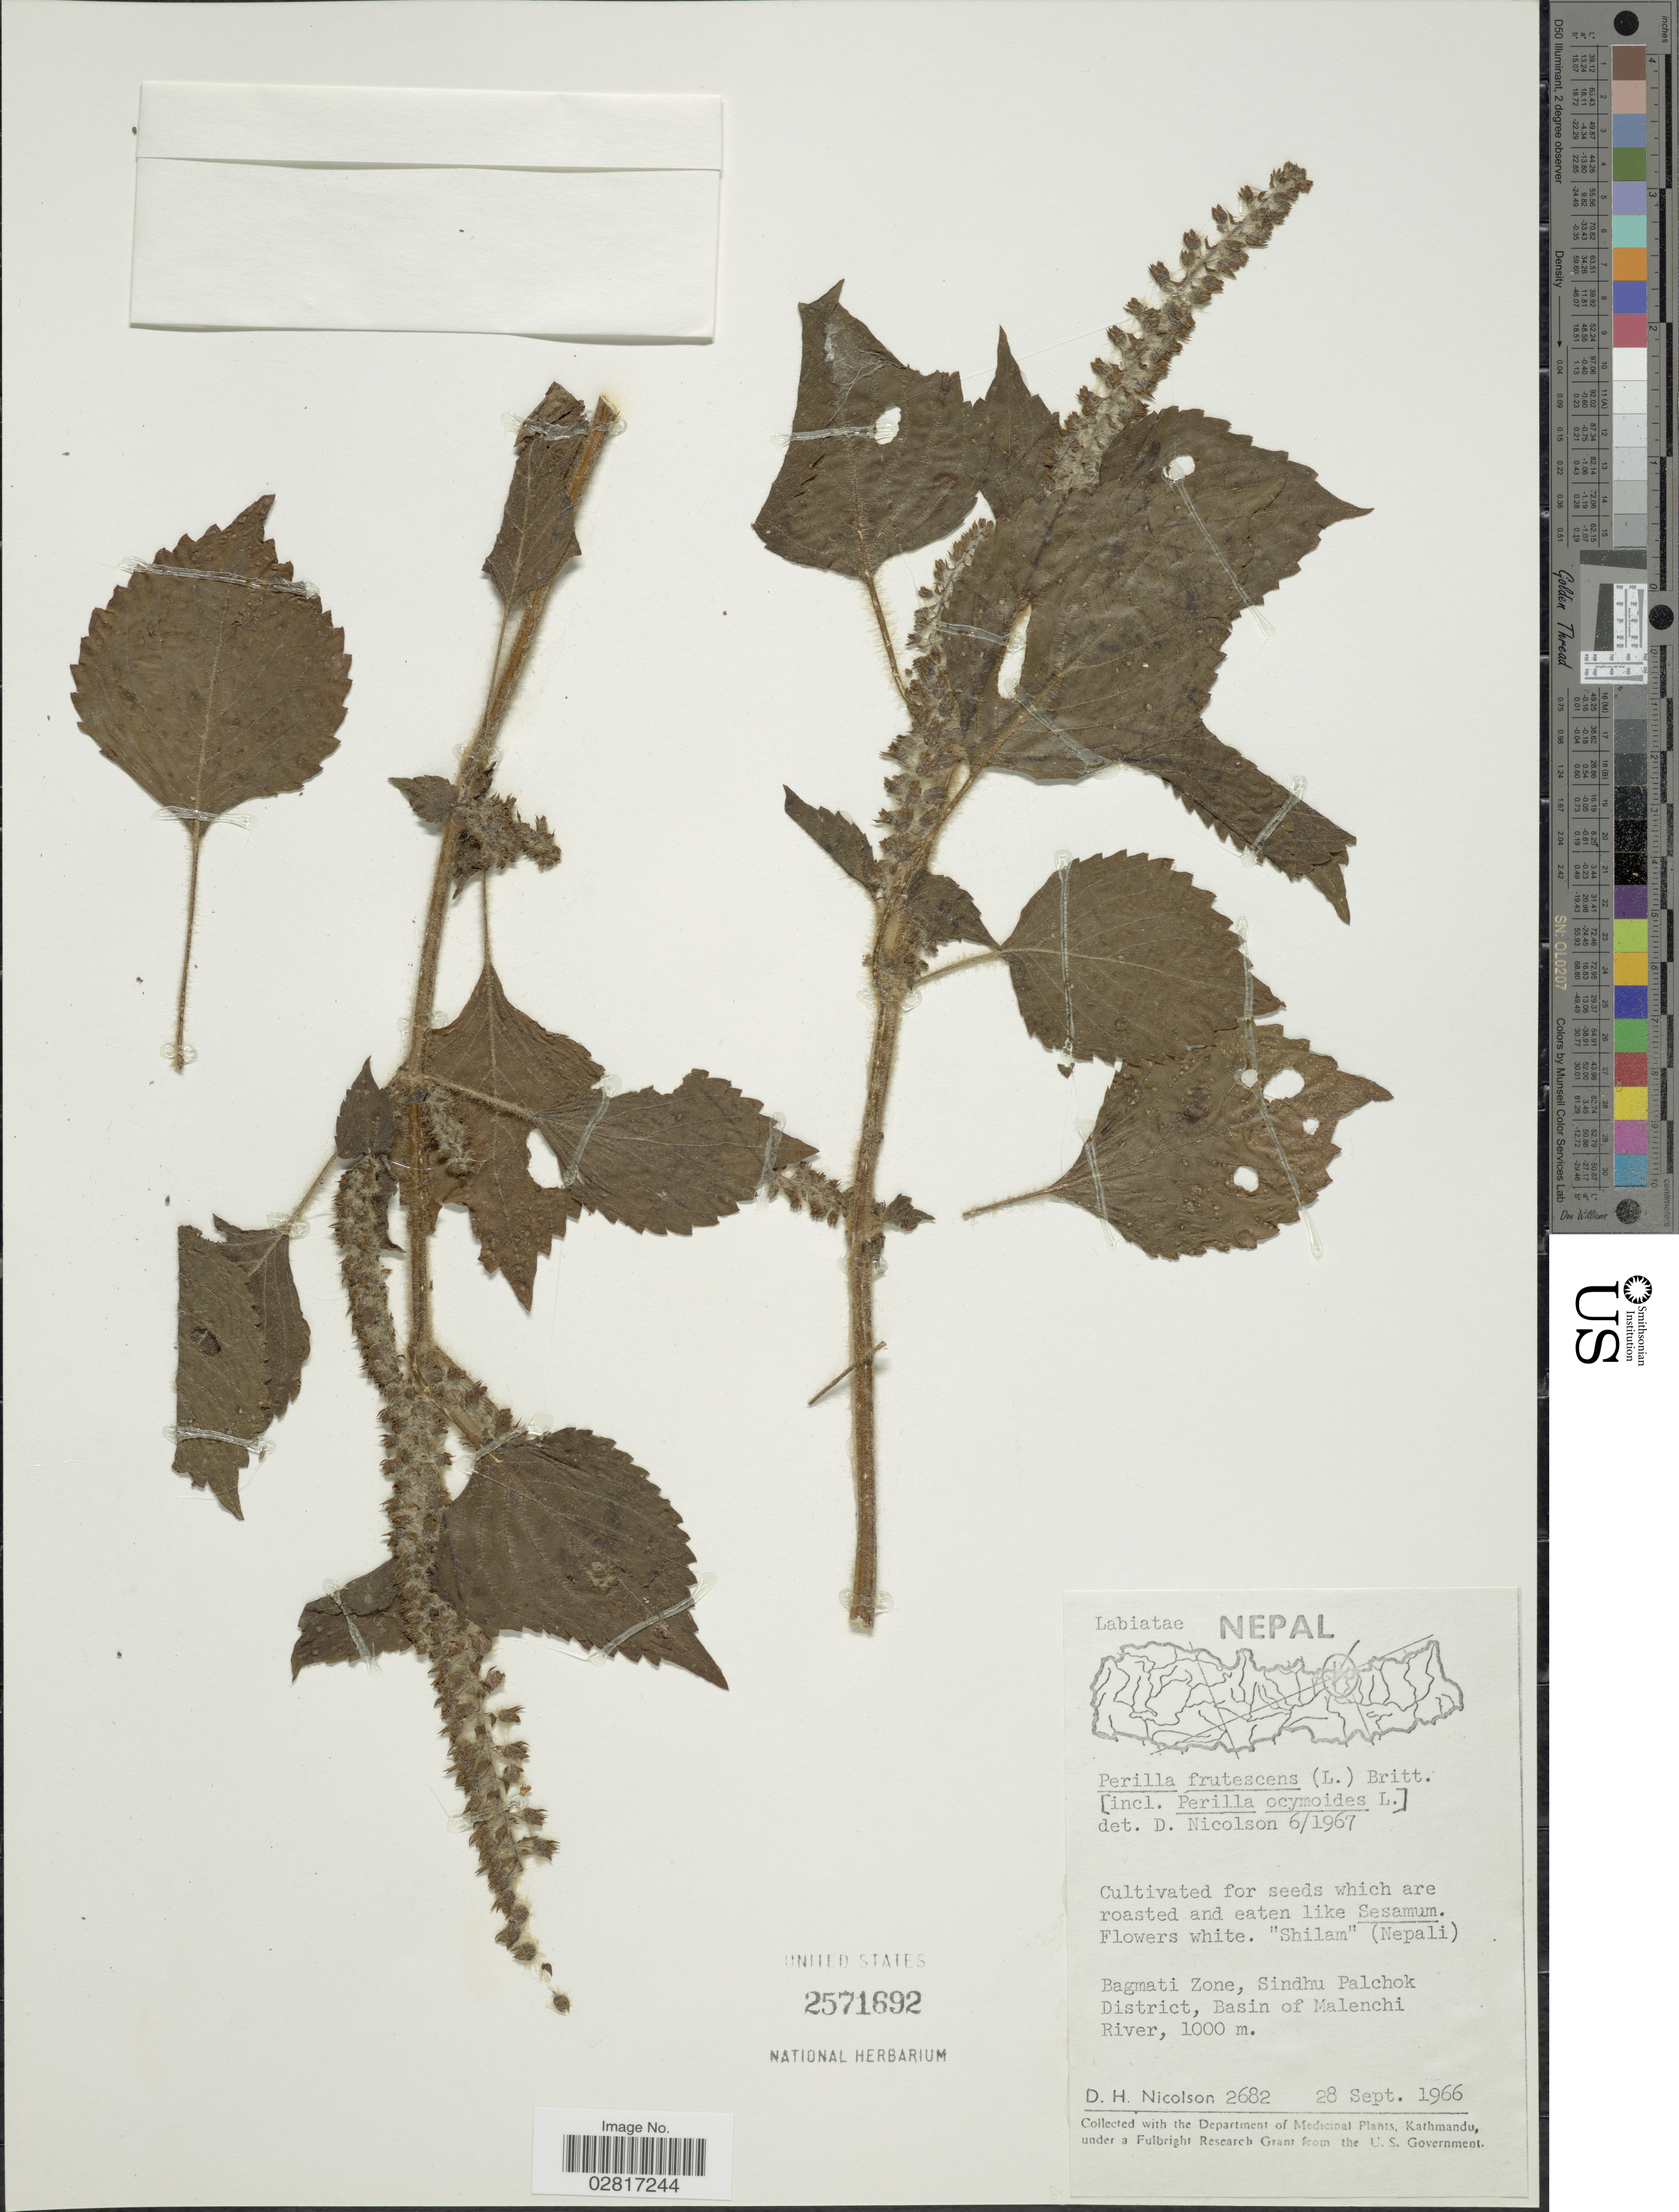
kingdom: Plantae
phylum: Tracheophyta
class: Magnoliopsida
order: Lamiales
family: Lamiaceae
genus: Perilla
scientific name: Perilla frutescens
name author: (L.) Britton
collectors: D. H. Nicolson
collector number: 2682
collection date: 1966-09-28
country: Nepal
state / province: Bagmati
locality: Bagmati Zone, Sindhu Palchok District, Basin of Malenchi River.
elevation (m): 1000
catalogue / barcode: US 2571692